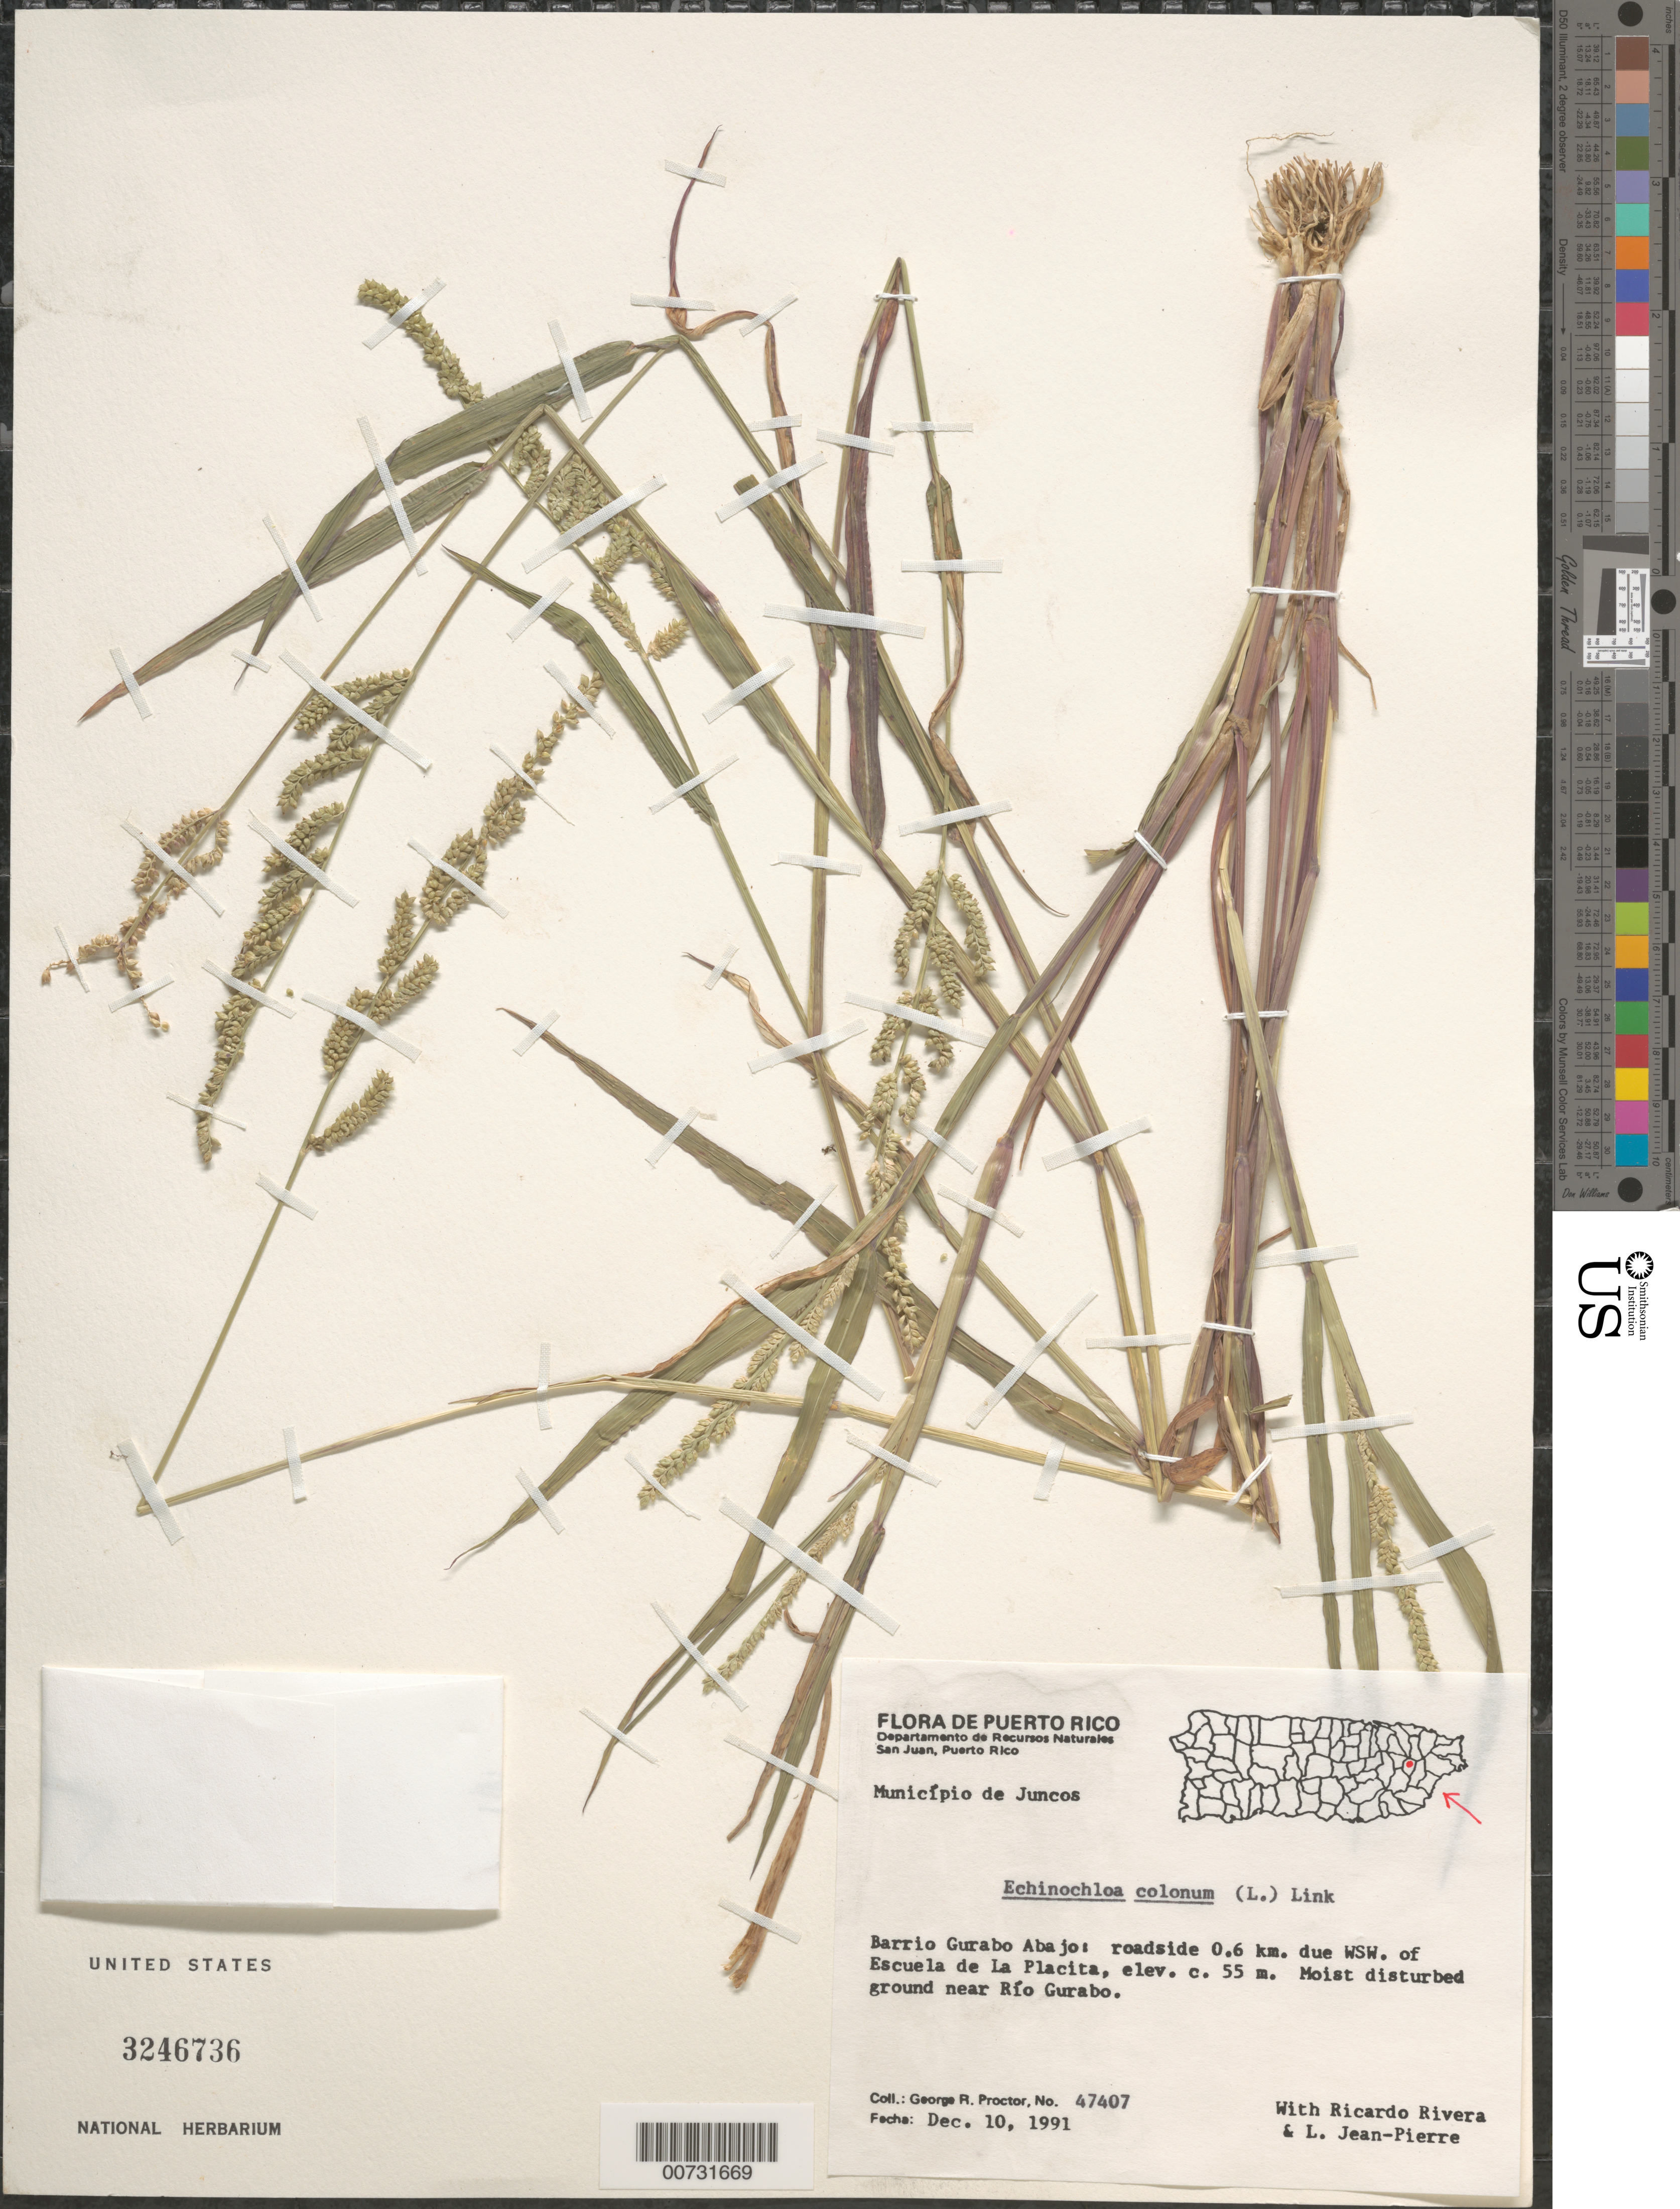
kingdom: Plantae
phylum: Tracheophyta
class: Liliopsida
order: Poales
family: Poaceae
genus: Echinochloa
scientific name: Echinochloa colona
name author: (L.) Link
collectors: G. R. Proctor, R. Rivera & L. L. Jean-Pierre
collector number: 47407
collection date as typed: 10 Dec 1991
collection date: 1991-12-10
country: Puerto Rico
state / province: Juncos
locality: Mun. Juncos, Barrio Gurabo Abajo: roadside 0.6 km due WSW of Escuela de La Placita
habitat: Moist disturbed ground near Río Gurabo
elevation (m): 55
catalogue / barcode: US 3246736